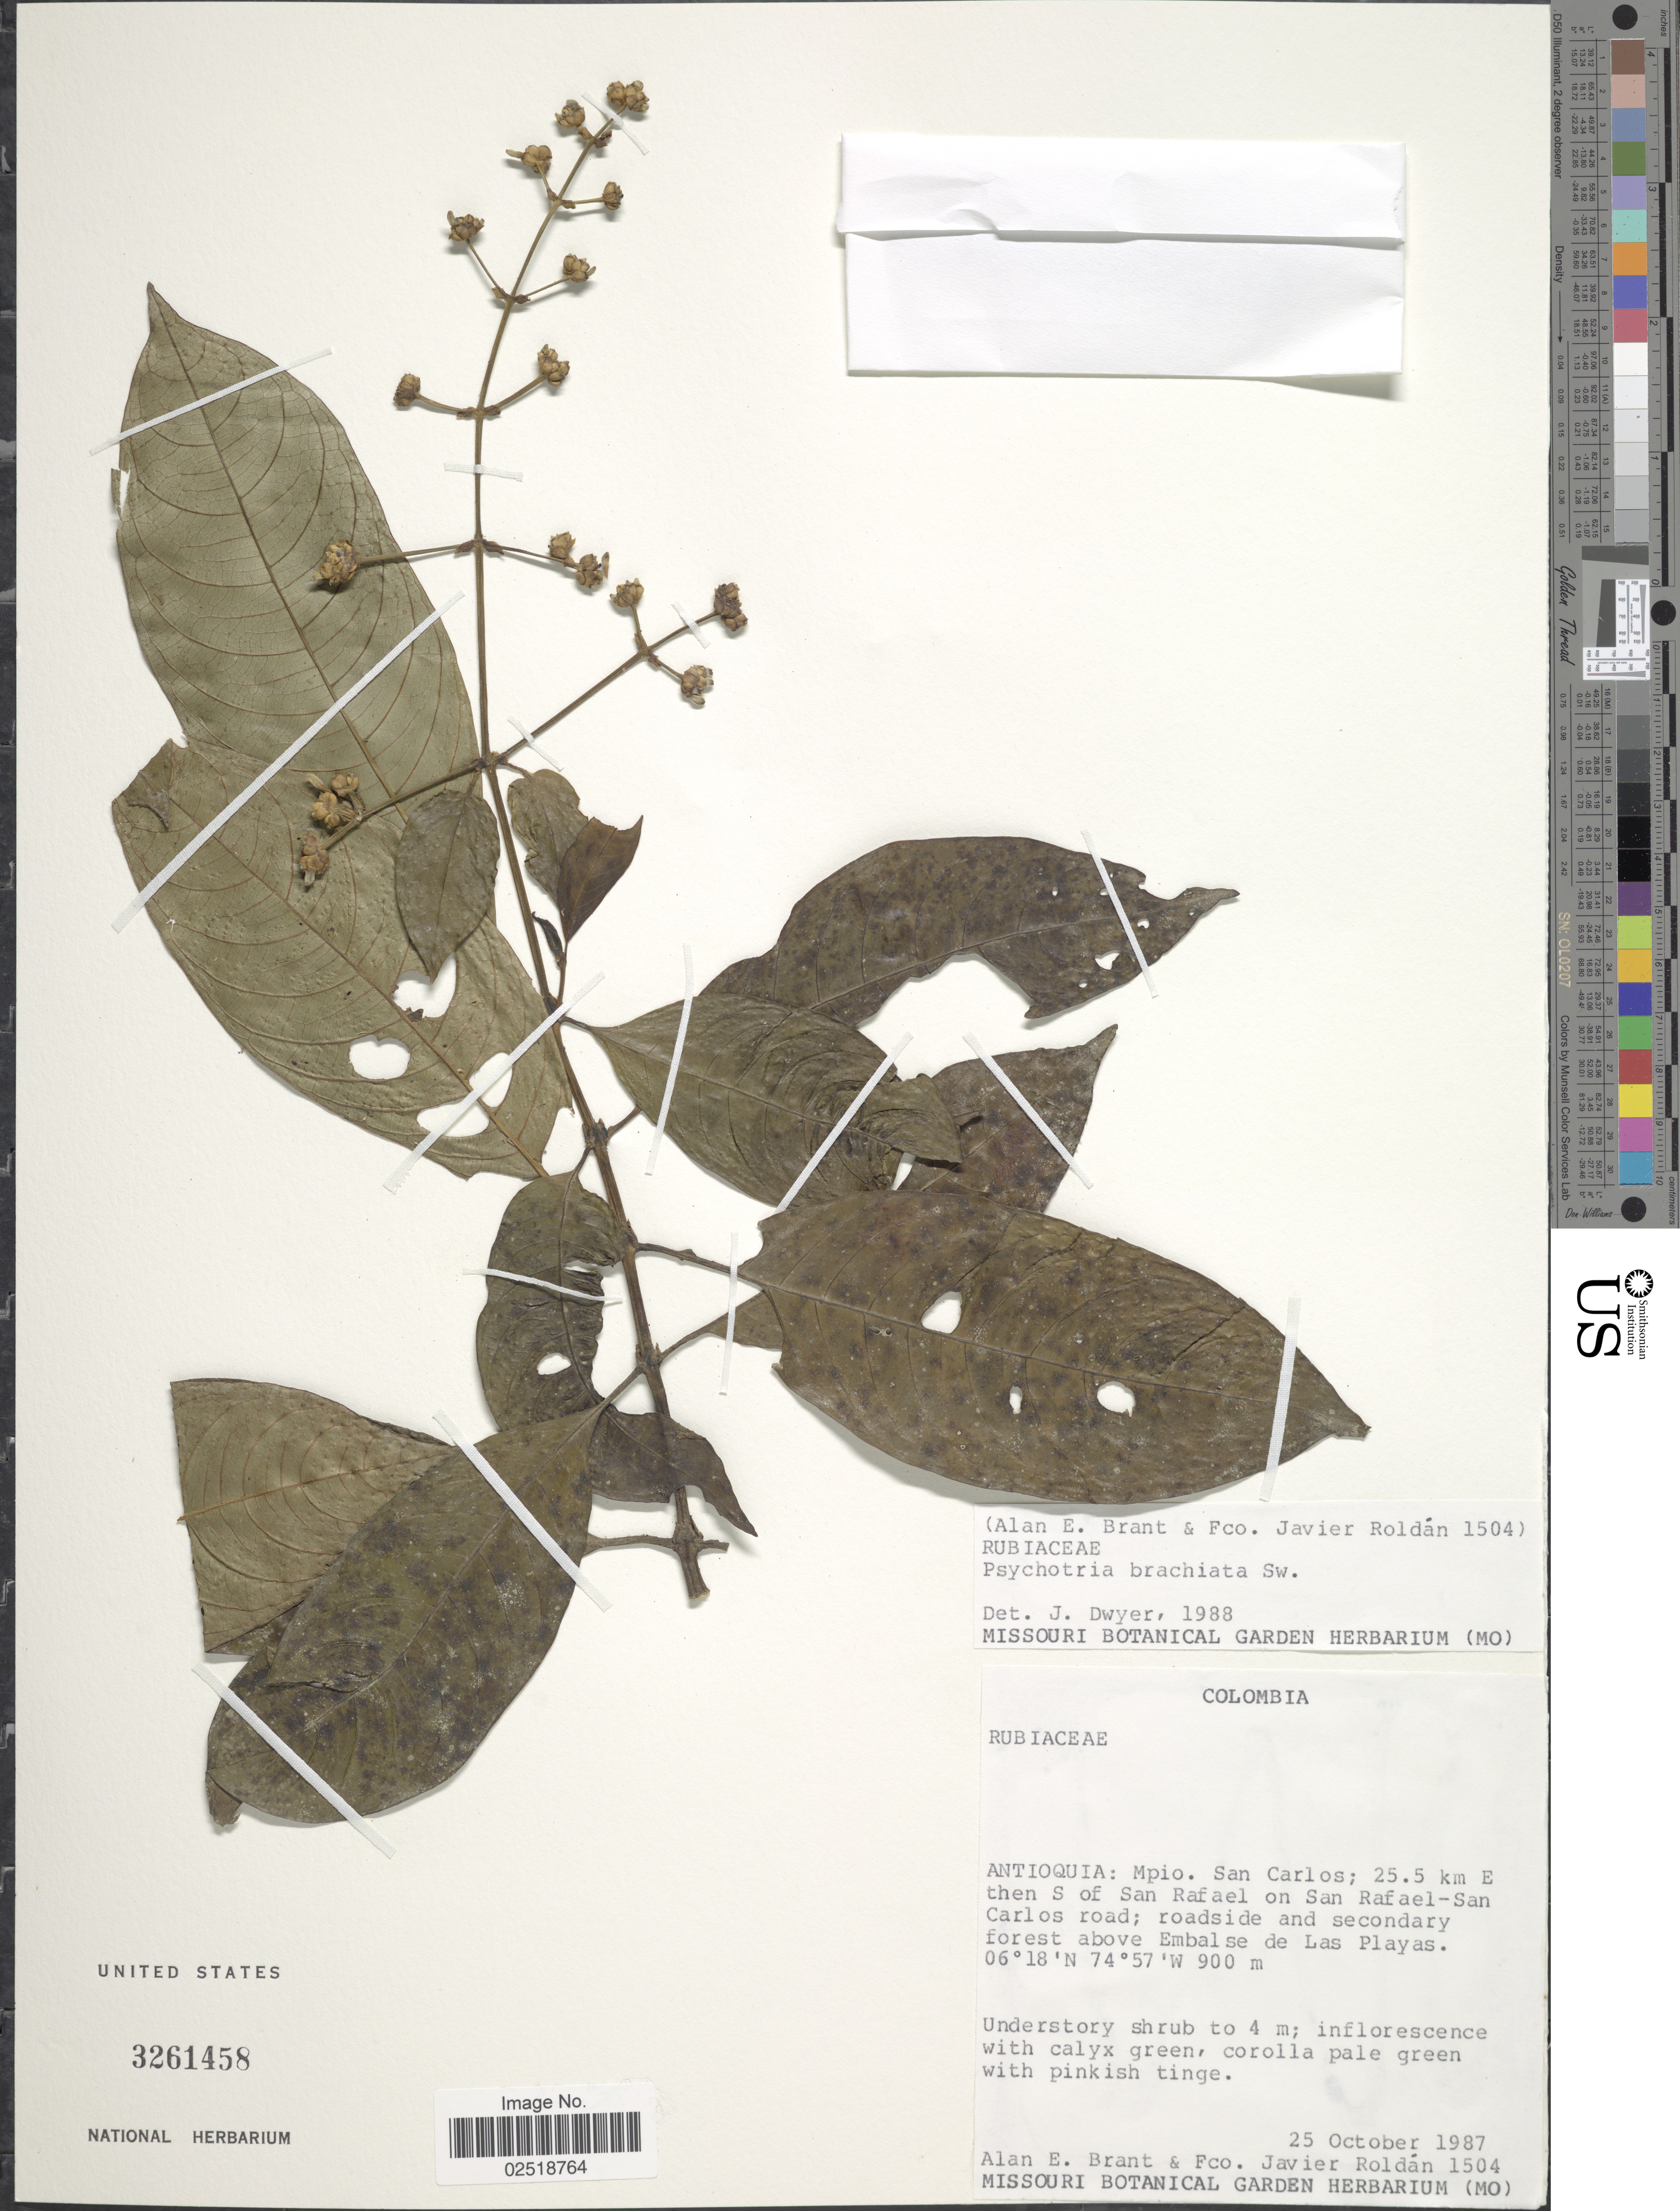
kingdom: Plantae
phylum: Tracheophyta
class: Magnoliopsida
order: Gentianales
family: Rubiaceae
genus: Psychotria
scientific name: Psychotria caerulea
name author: Ruiz & Pav.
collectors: A. Brant & F. J. Roldán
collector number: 1504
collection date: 1987-10-25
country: Colombia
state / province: Antioquia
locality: Mpio. San Carlos; 25.5 km E o then S of San Rafael on Rafael-San Carlos road; roadside and secondary forest above Embalse de Las Playas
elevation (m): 900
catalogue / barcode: US 3261458